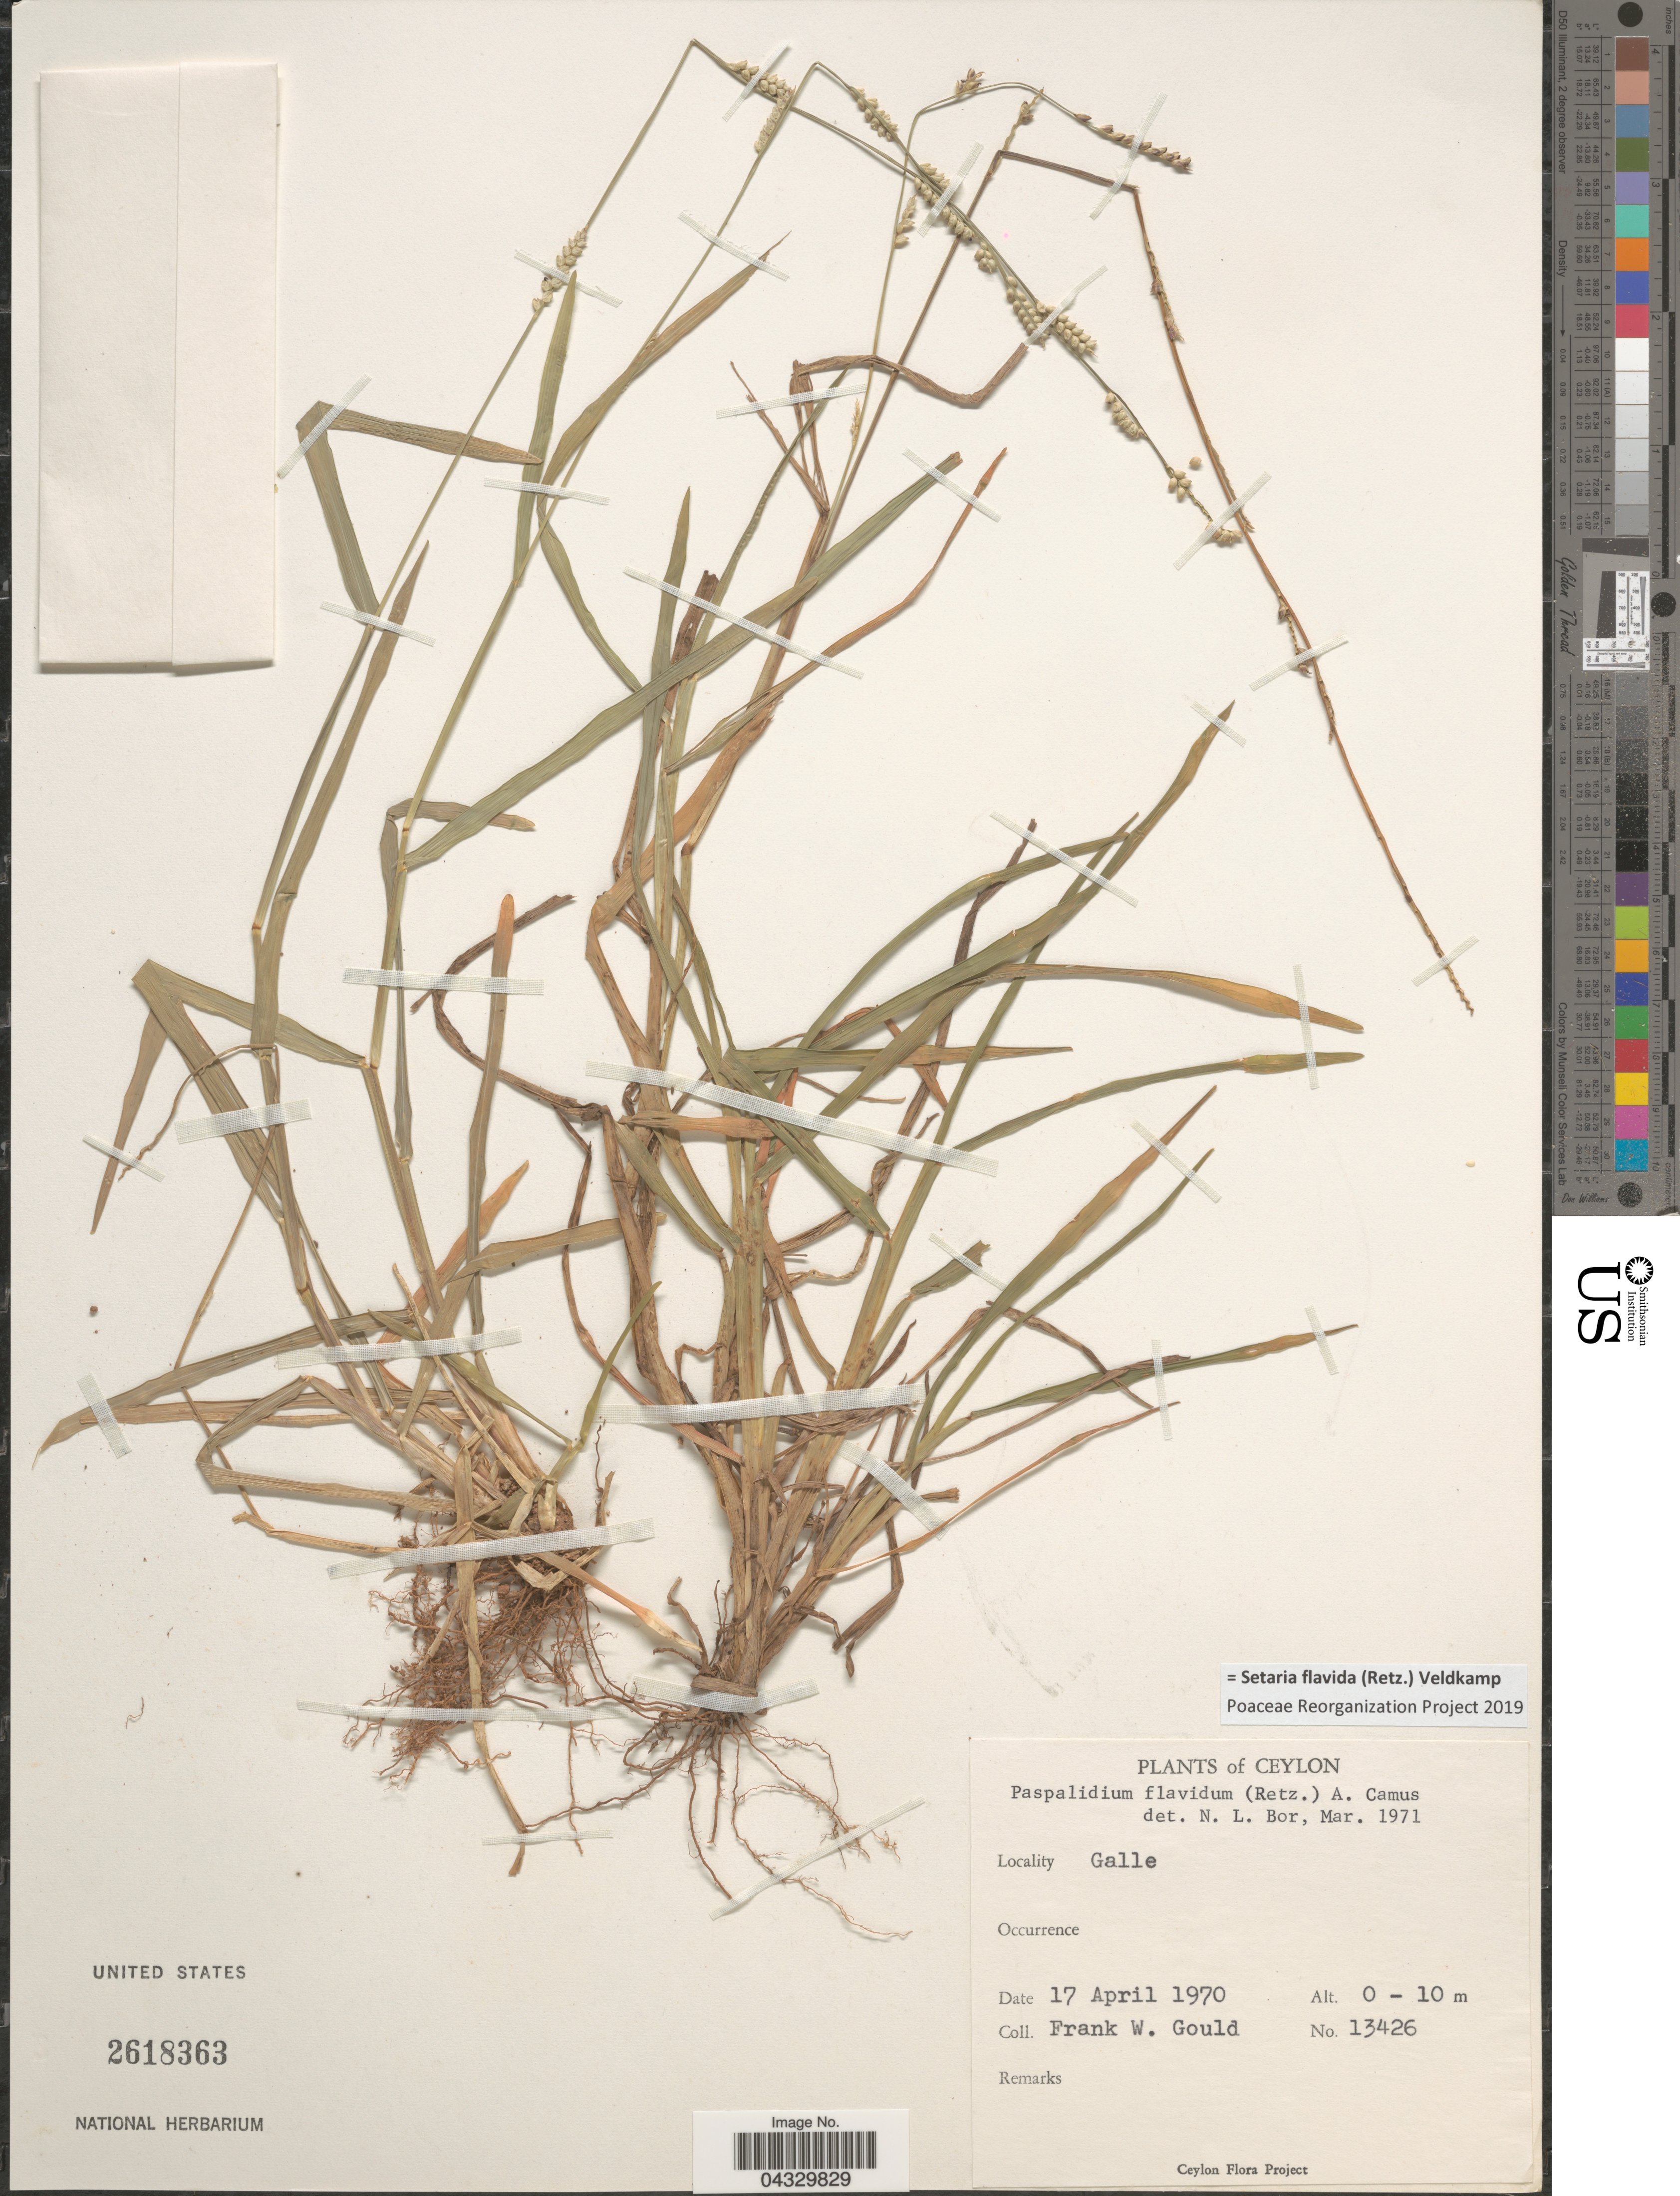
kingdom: Plantae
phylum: Tracheophyta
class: Liliopsida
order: Poales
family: Poaceae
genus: Setaria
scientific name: Setaria flavida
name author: (Retz.) Veldkamp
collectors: F. W. Gould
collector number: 13426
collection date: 1970-04-17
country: Sri Lanka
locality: Ceylon. Galle.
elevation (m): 0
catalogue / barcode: US 2618363